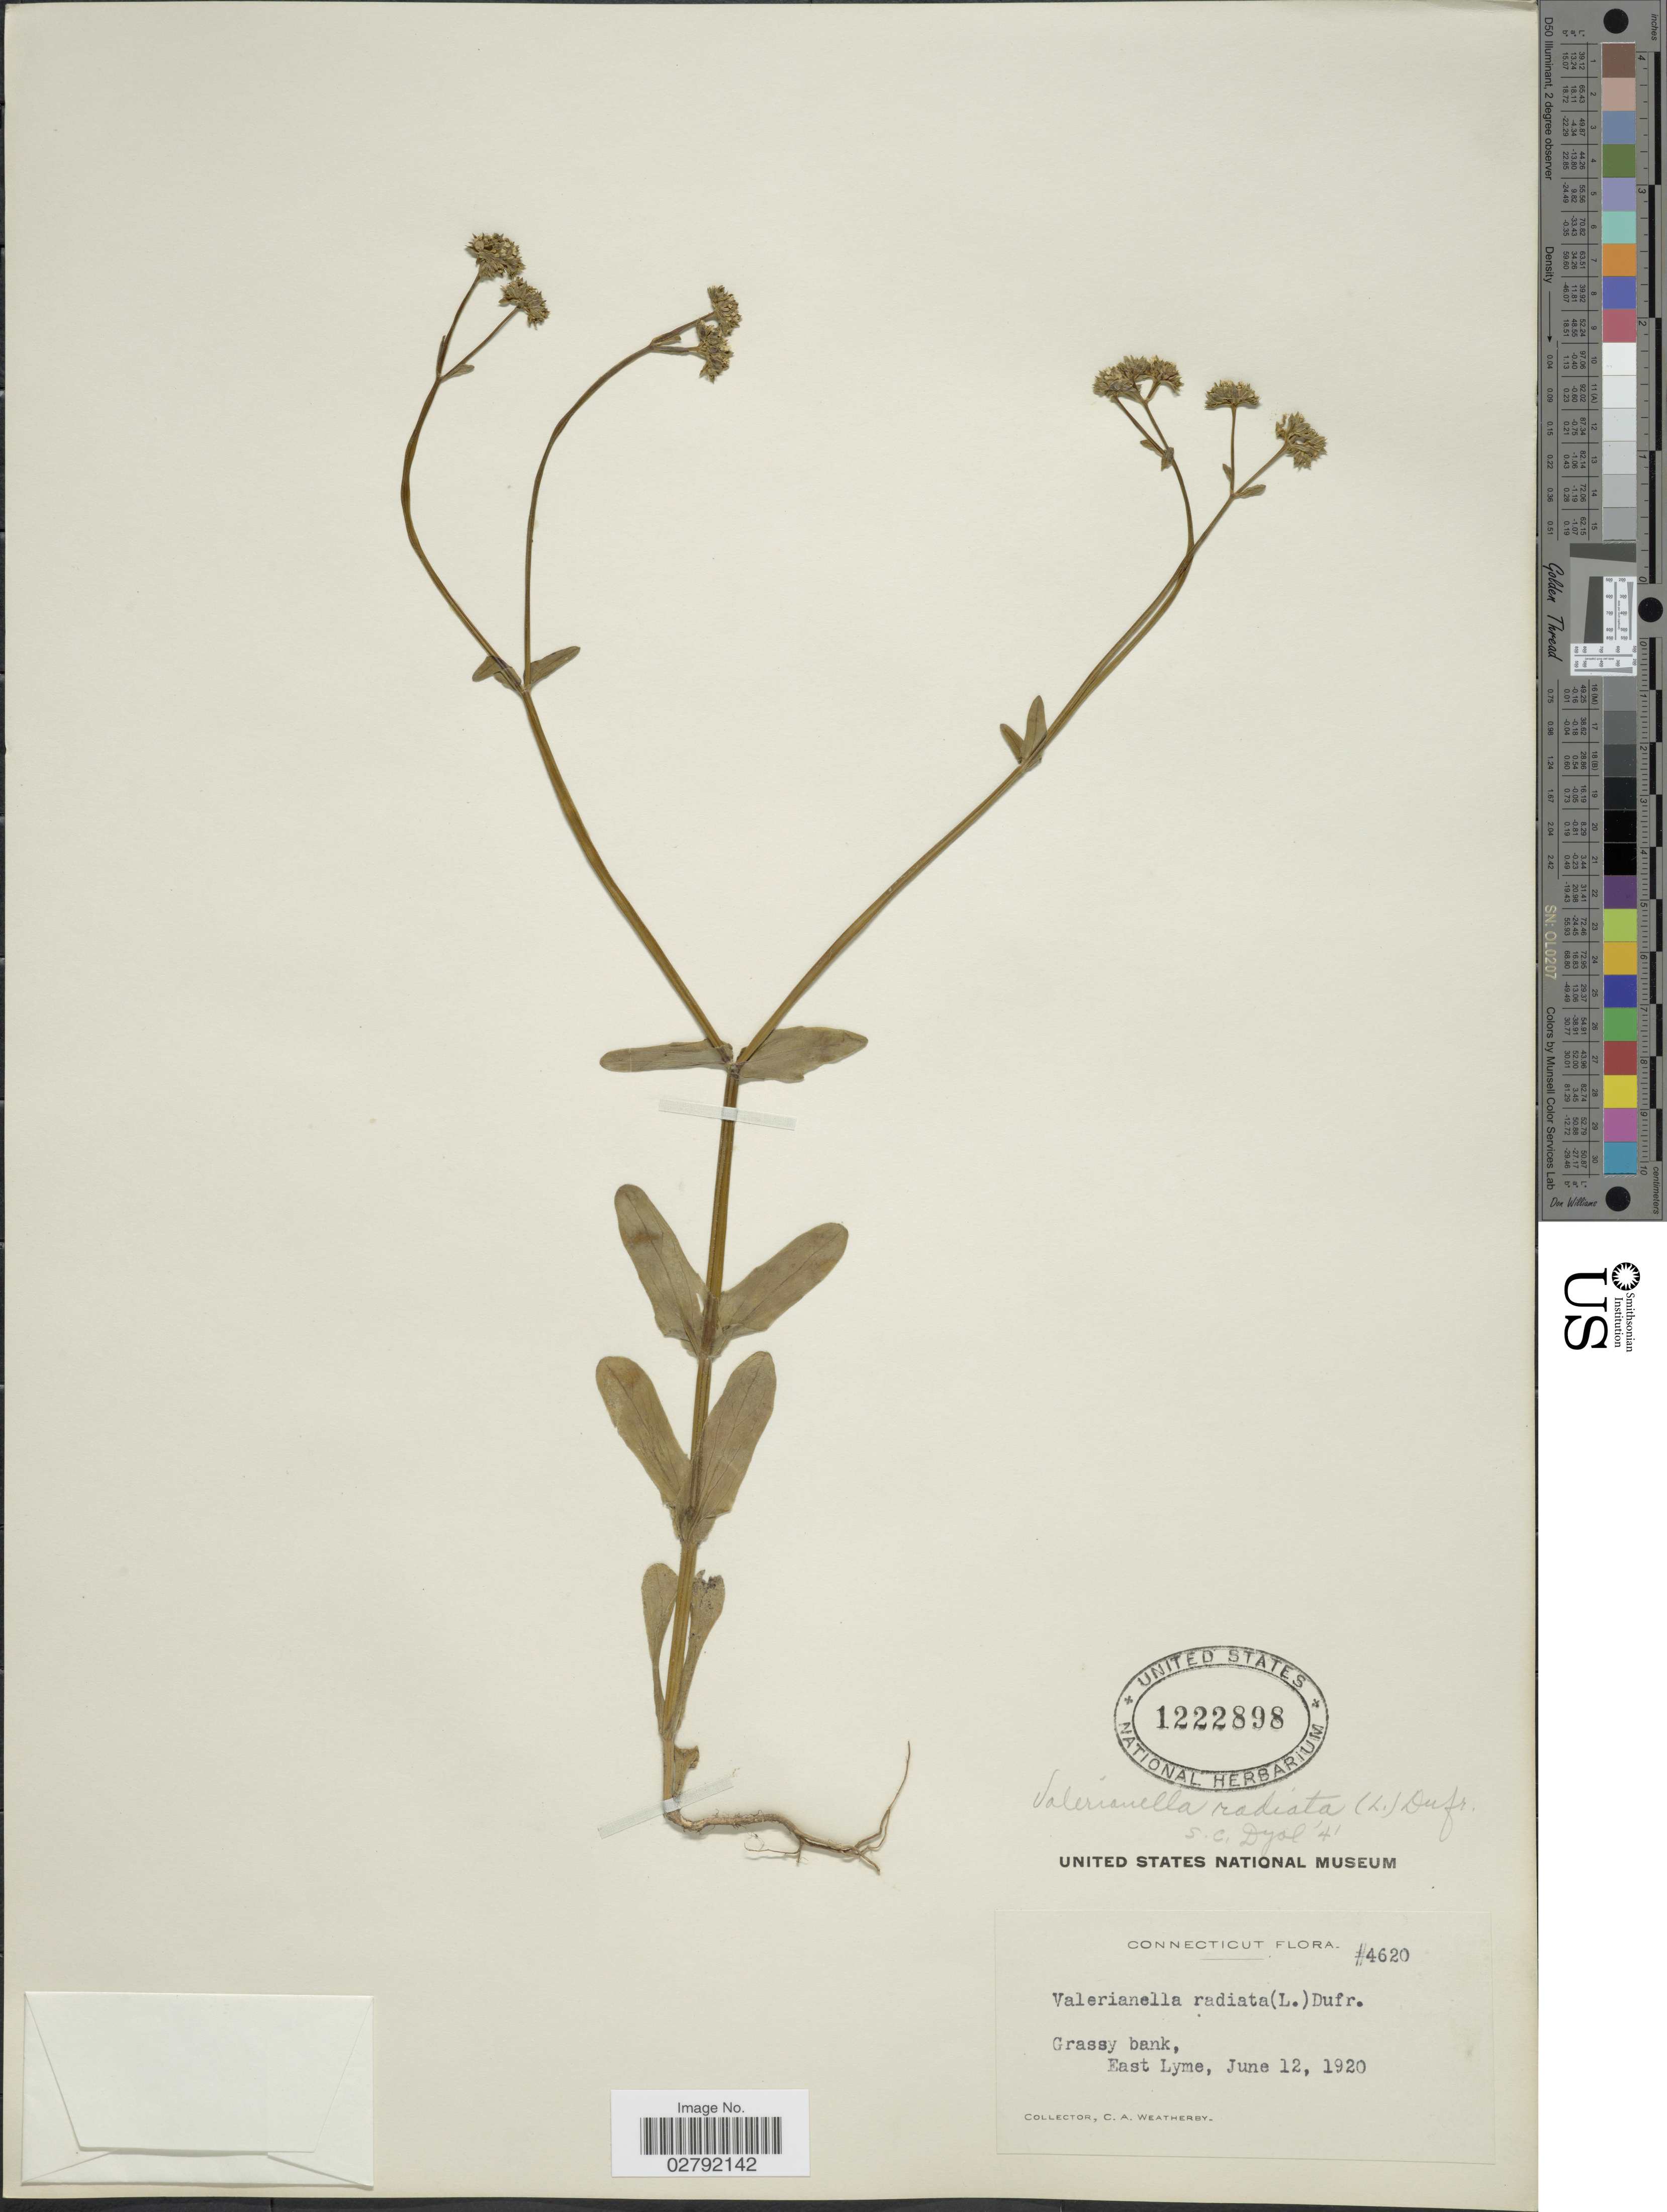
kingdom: Plantae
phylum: Tracheophyta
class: Magnoliopsida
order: Dipsacales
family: Caprifoliaceae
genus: Valerianella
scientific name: Valerianella radiata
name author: (L.) Dufr.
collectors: C. A. Weatherby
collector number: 4620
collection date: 1920-06-12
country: United States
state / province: Connecticut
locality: East Lyme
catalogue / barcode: US 1222898